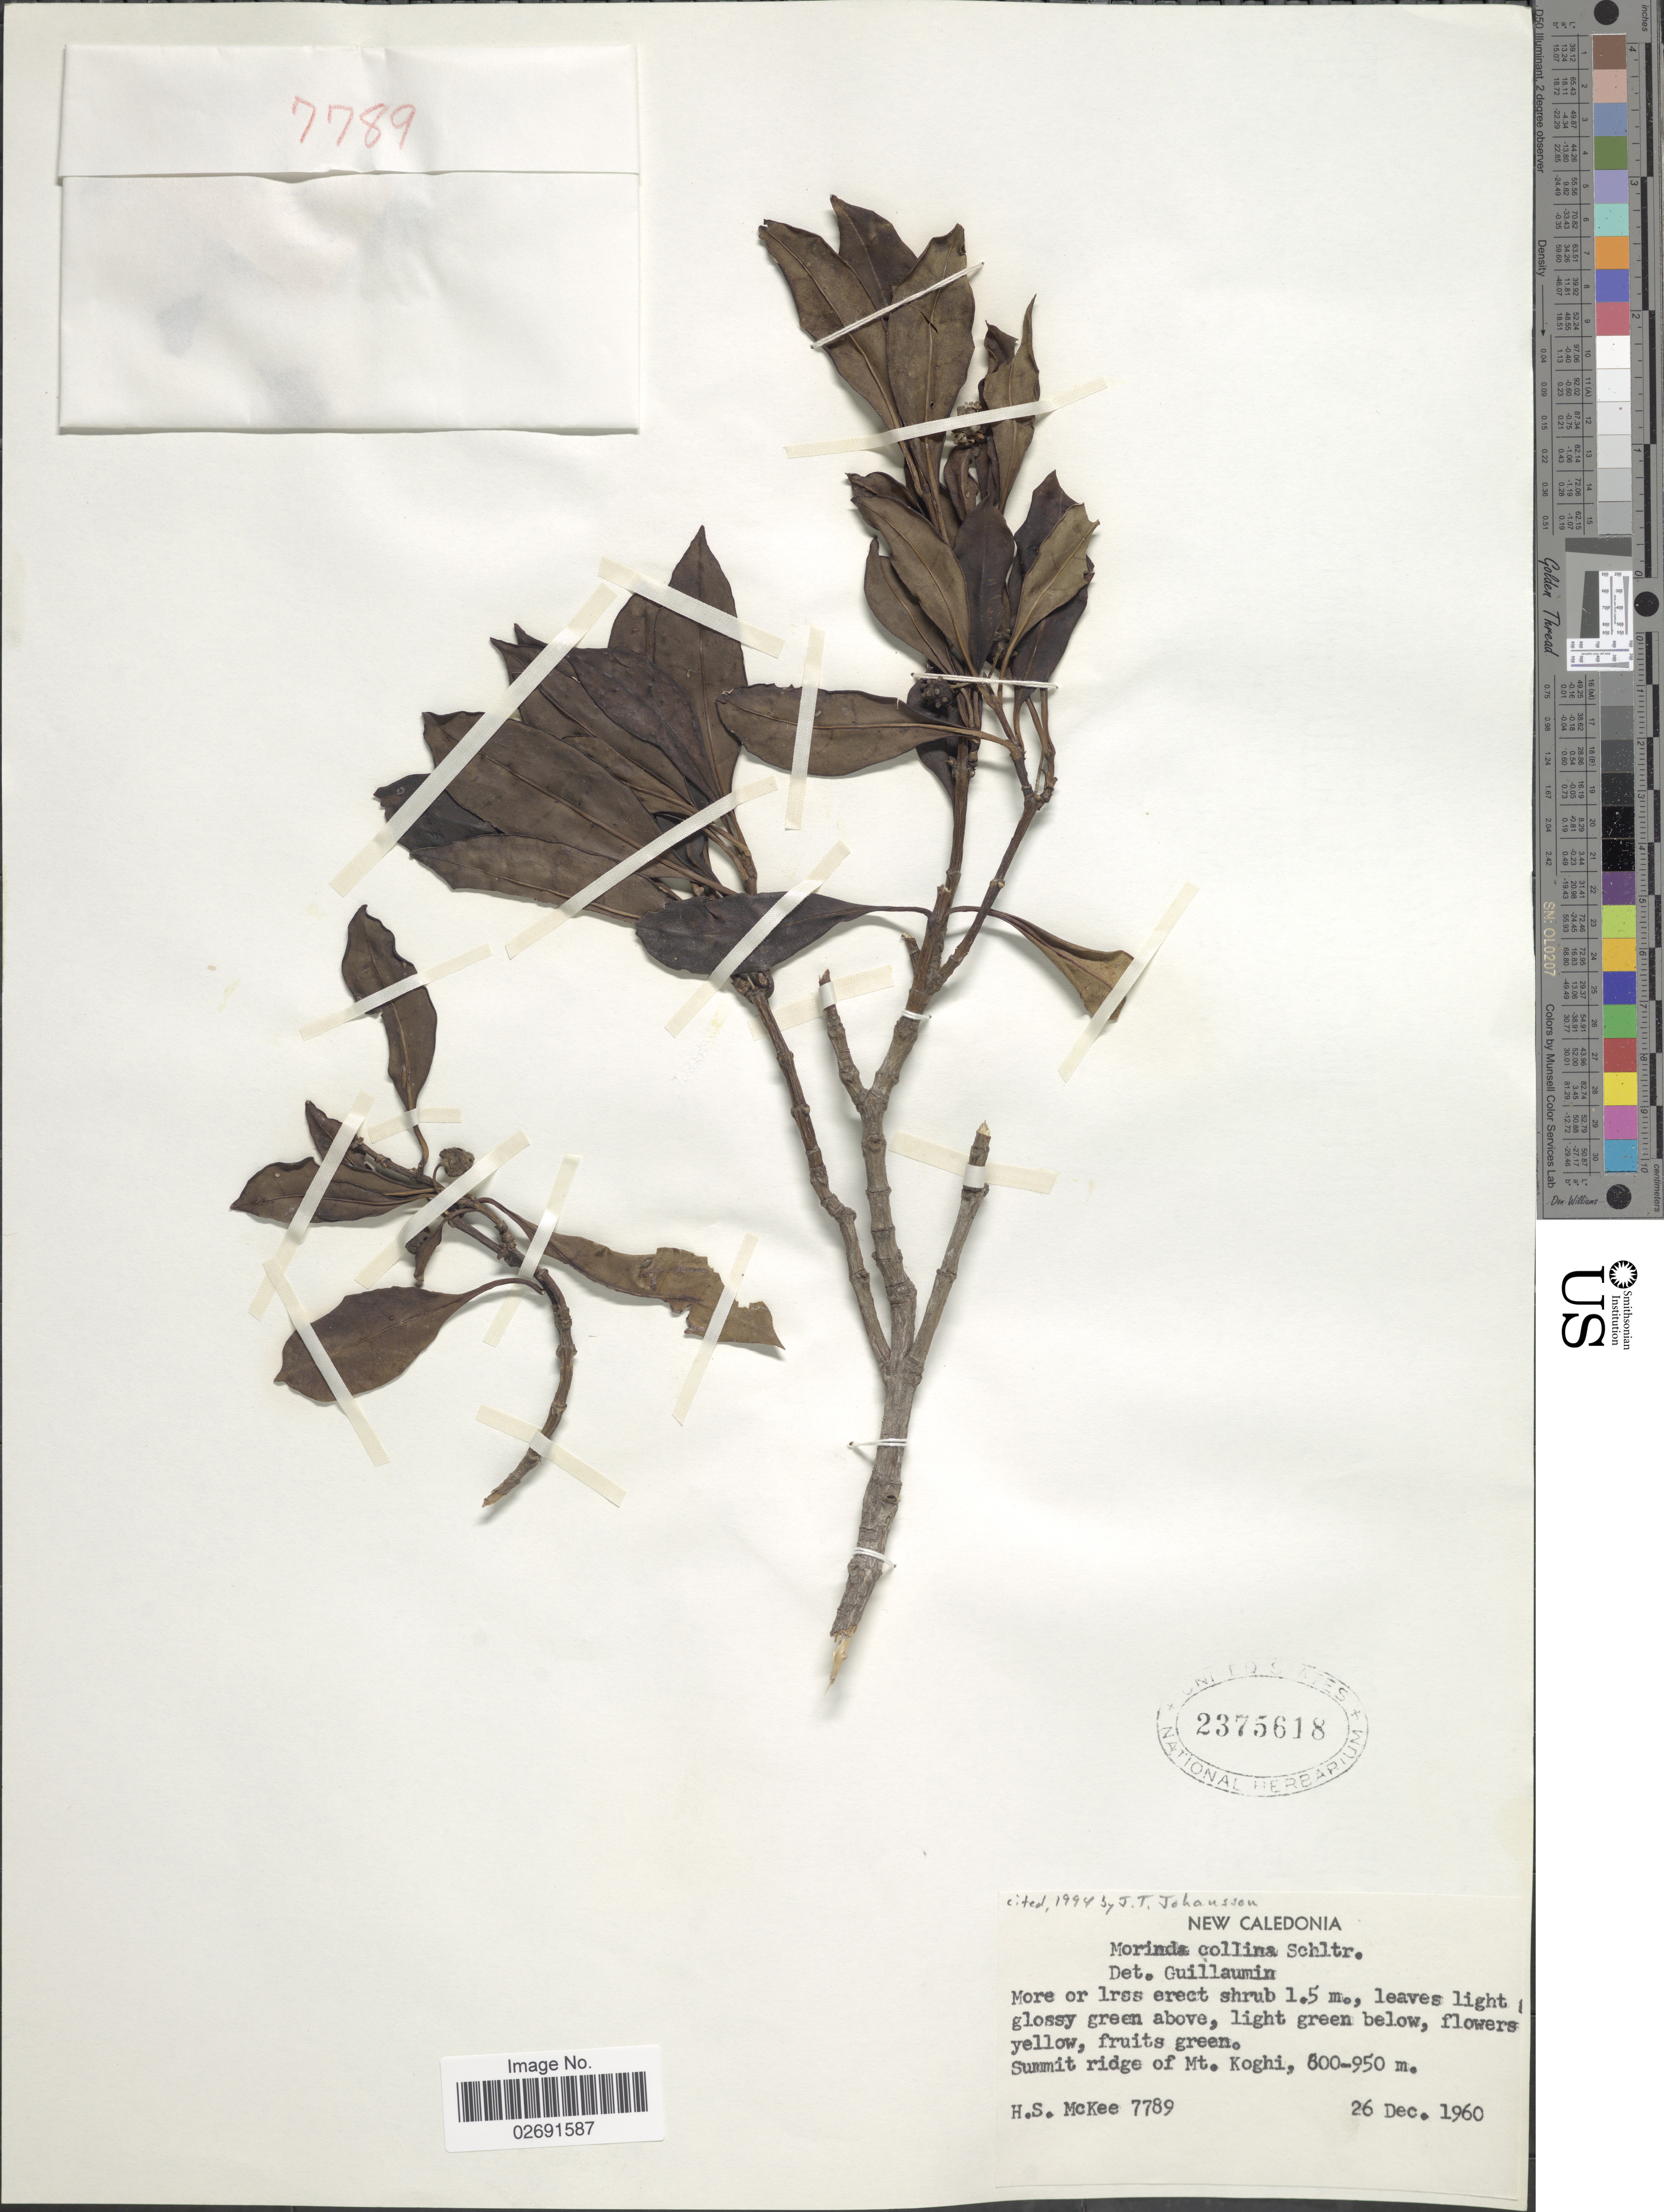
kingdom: Plantae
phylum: Tracheophyta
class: Magnoliopsida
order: Gentianales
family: Rubiaceae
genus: Gynochthodes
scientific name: Gynochthodes collina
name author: (Schltr.) Razafim. & B. Bremer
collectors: H. S. McKee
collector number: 7789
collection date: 1960-12-26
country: New Caledonia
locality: Summit ridge of Mt. Koghi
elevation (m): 800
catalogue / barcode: US 2375618